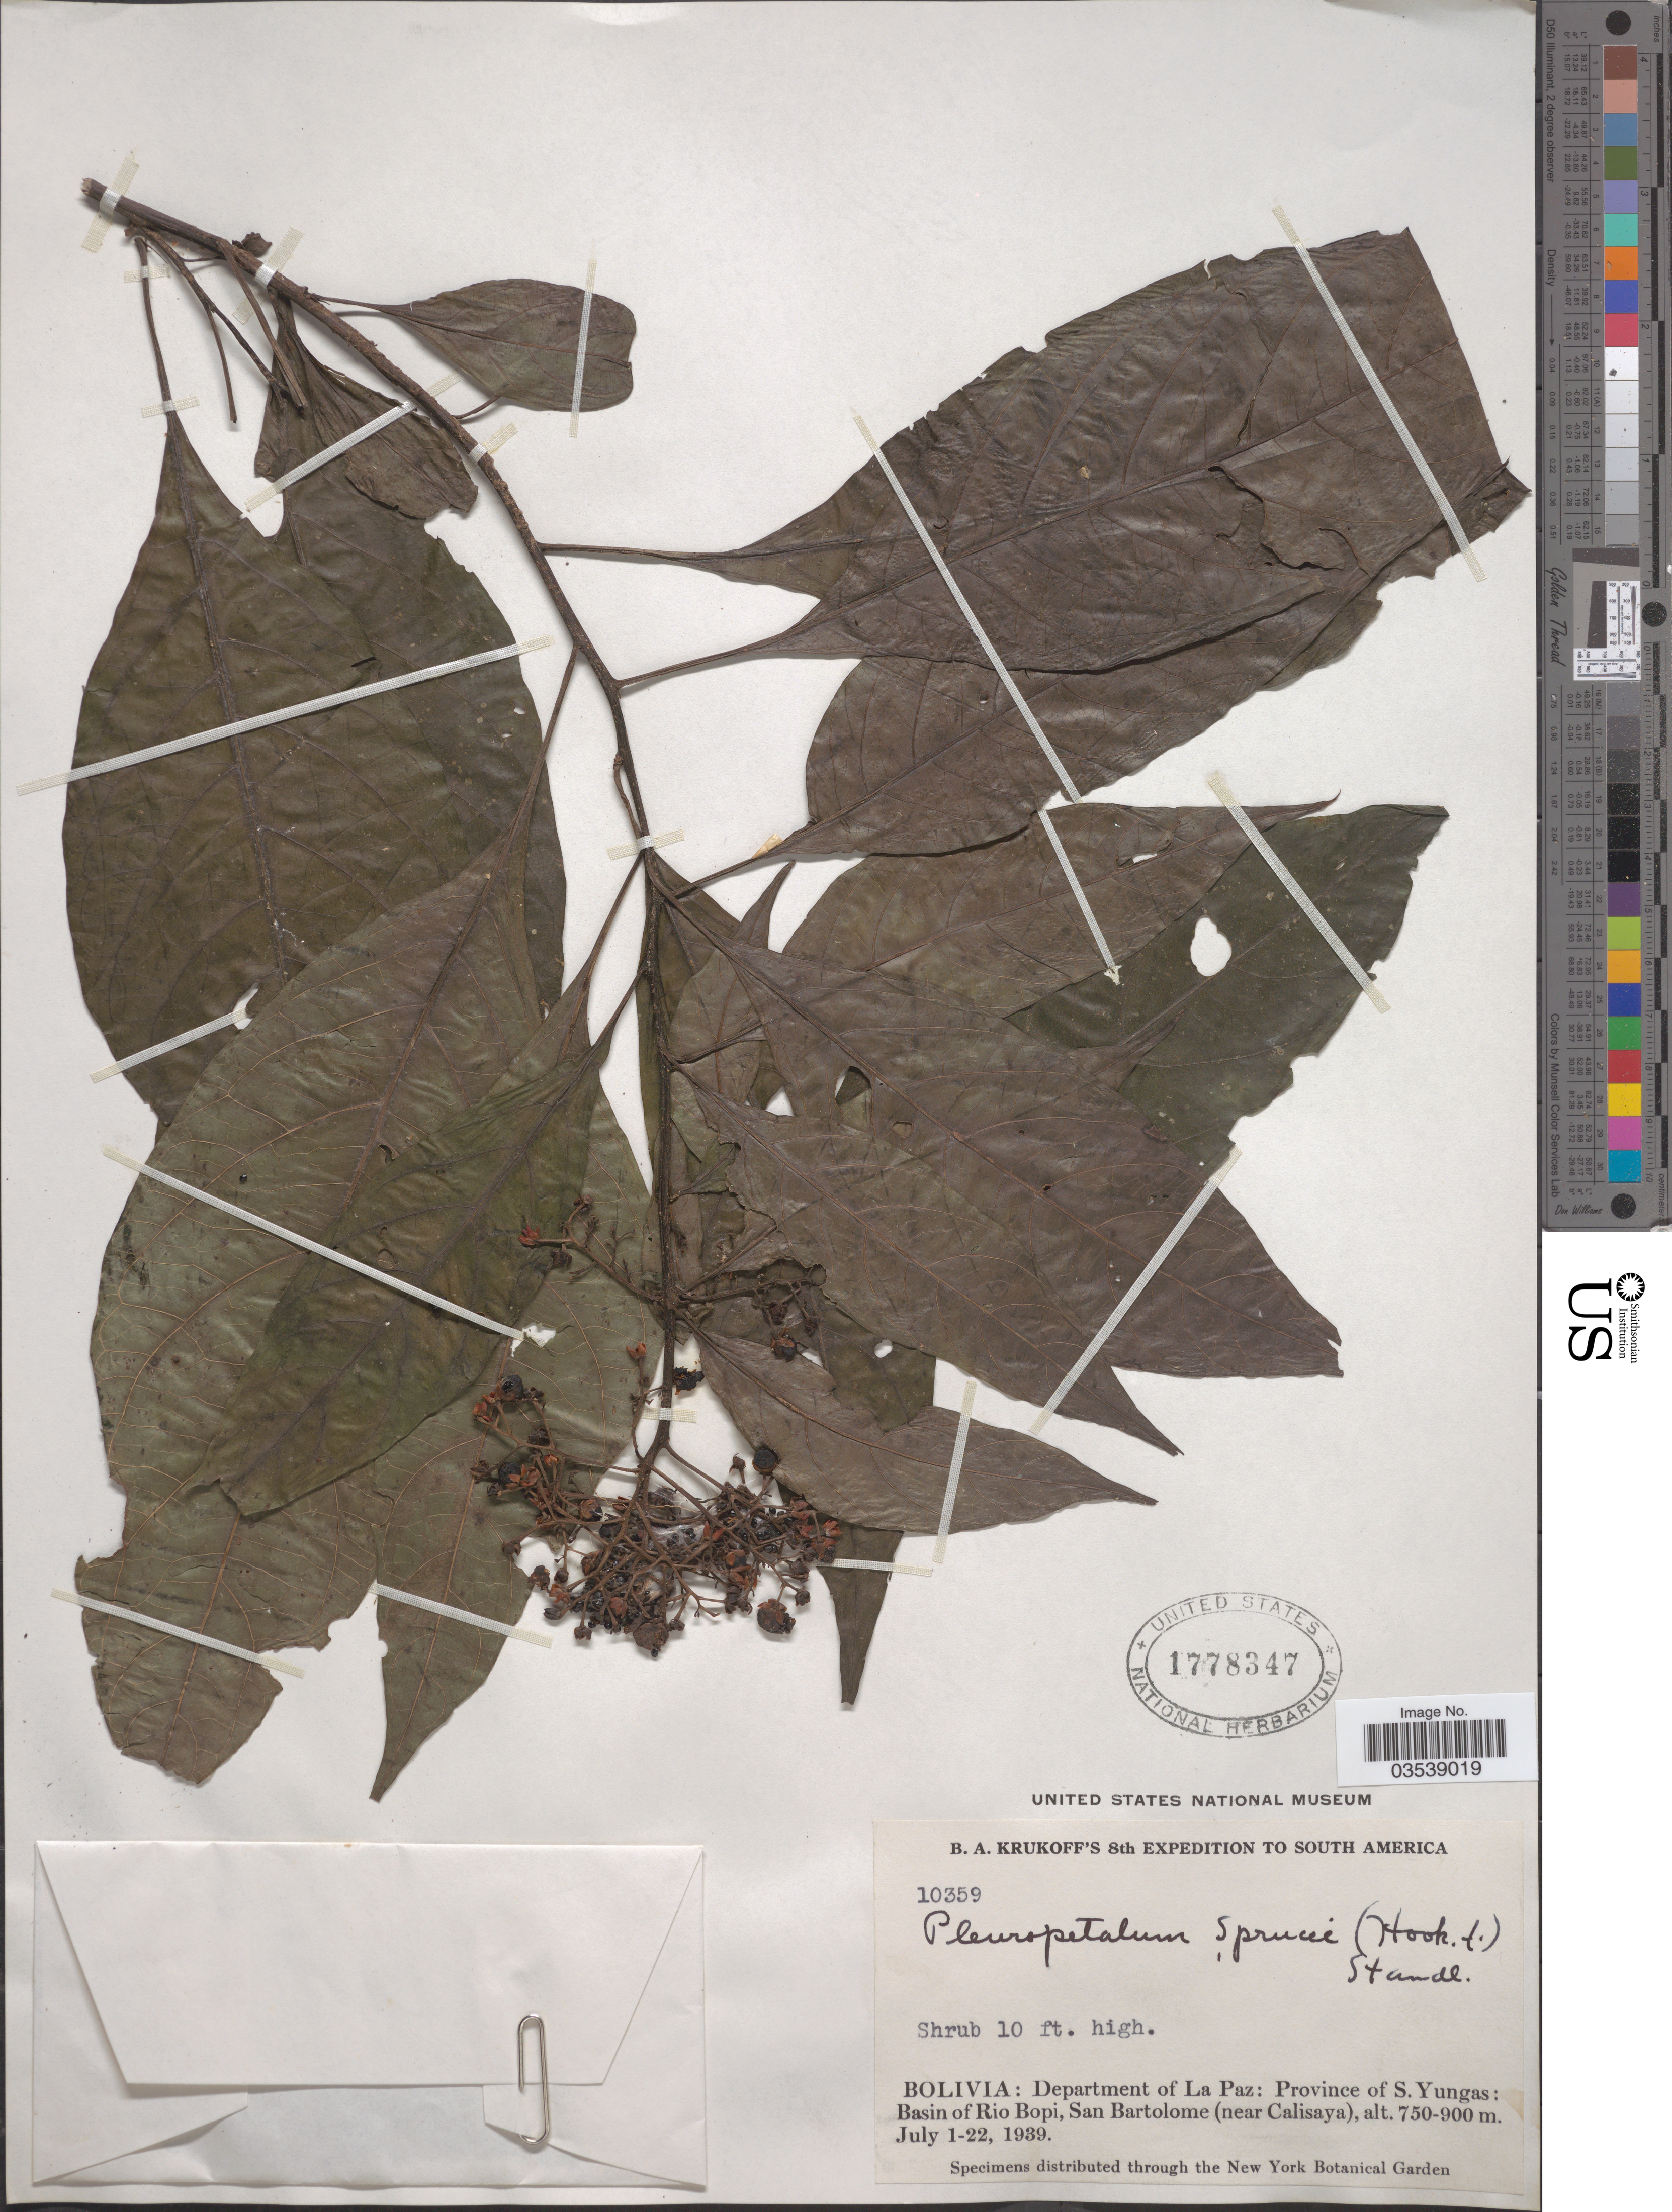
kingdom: Plantae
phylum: Tracheophyta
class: Magnoliopsida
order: Caryophyllales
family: Amaranthaceae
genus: Pleuropetalum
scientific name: Pleuropetalum sprucei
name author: (Hook. f.) Standl.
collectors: B. A. Krukoff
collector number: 10359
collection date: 1939-07-01/1939-07-22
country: Bolivia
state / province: La Paz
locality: Department of La Paz: Province of S. Yungas: Basin of Rio Bopi, San Bartolome (near Calisaya).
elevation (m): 750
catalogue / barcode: US 1778347